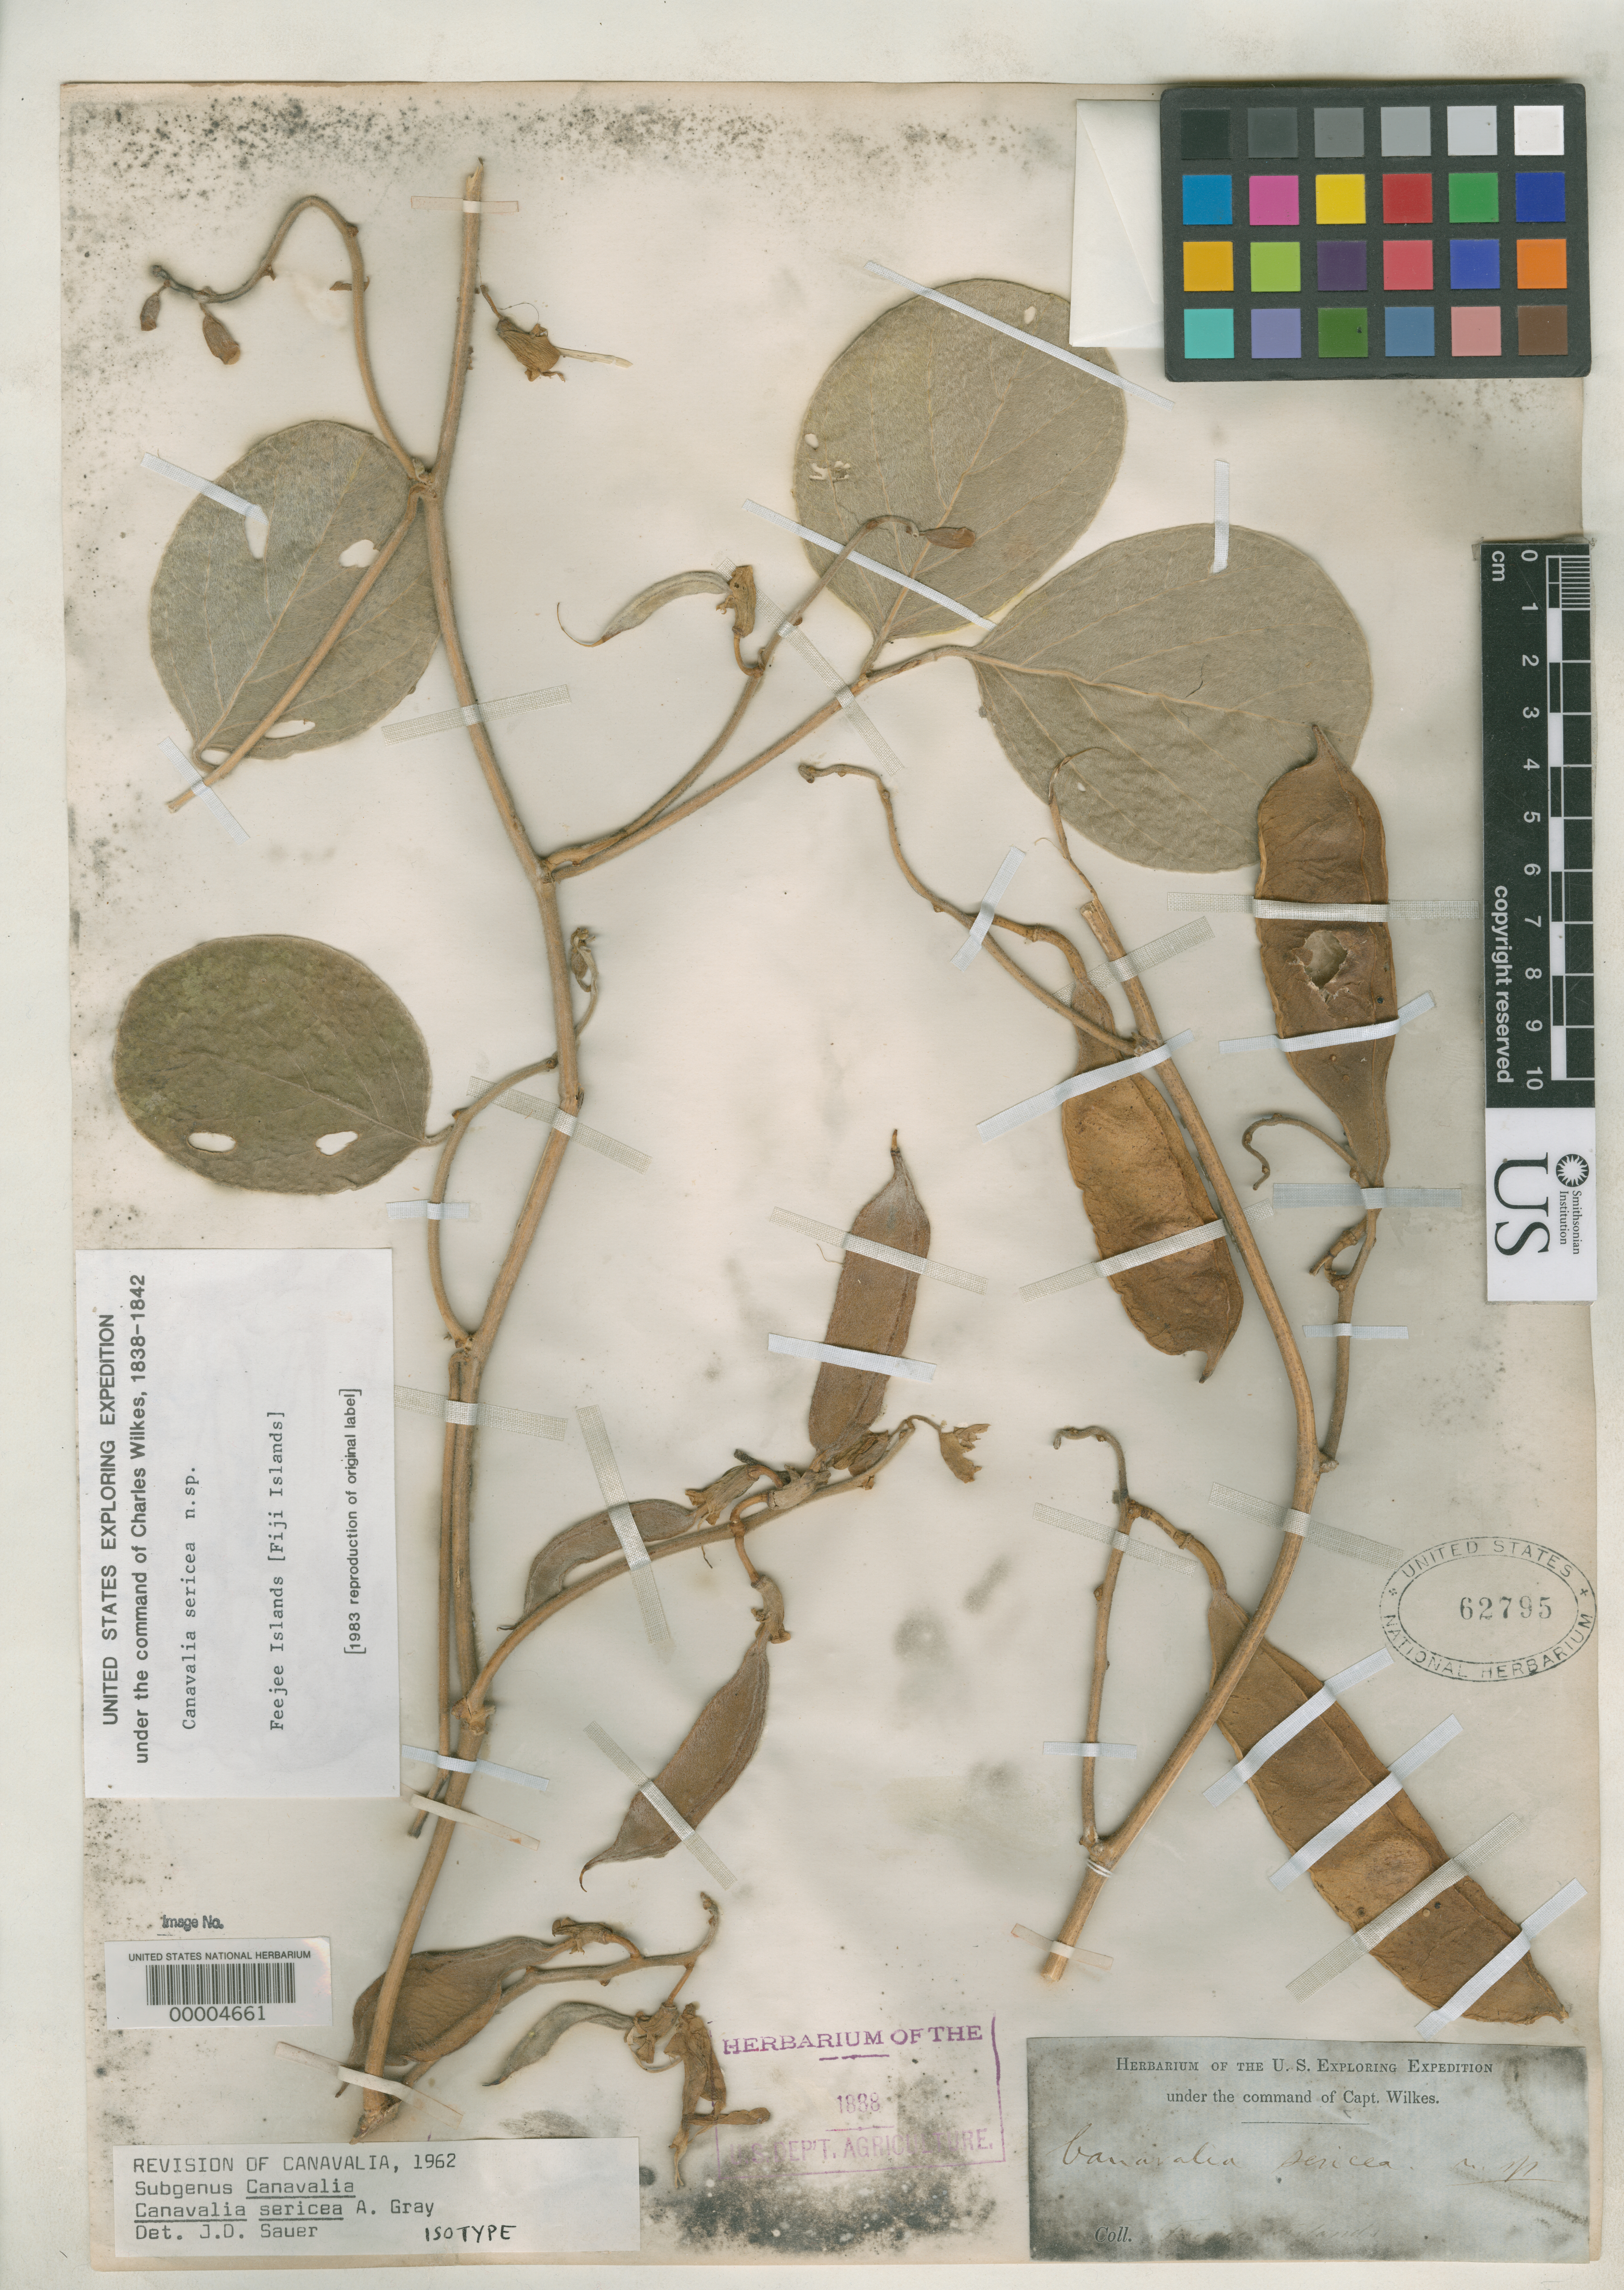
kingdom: Plantae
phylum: Tracheophyta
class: Magnoliopsida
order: Fabales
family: Fabaceae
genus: Canavalia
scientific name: Canavalia sericea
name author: A. Gray in Wilkes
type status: Holotype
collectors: Wilkes Explor. Exped.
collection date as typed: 1838 to -- --- 1842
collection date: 1838/1842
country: Fiji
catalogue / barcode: US 62795